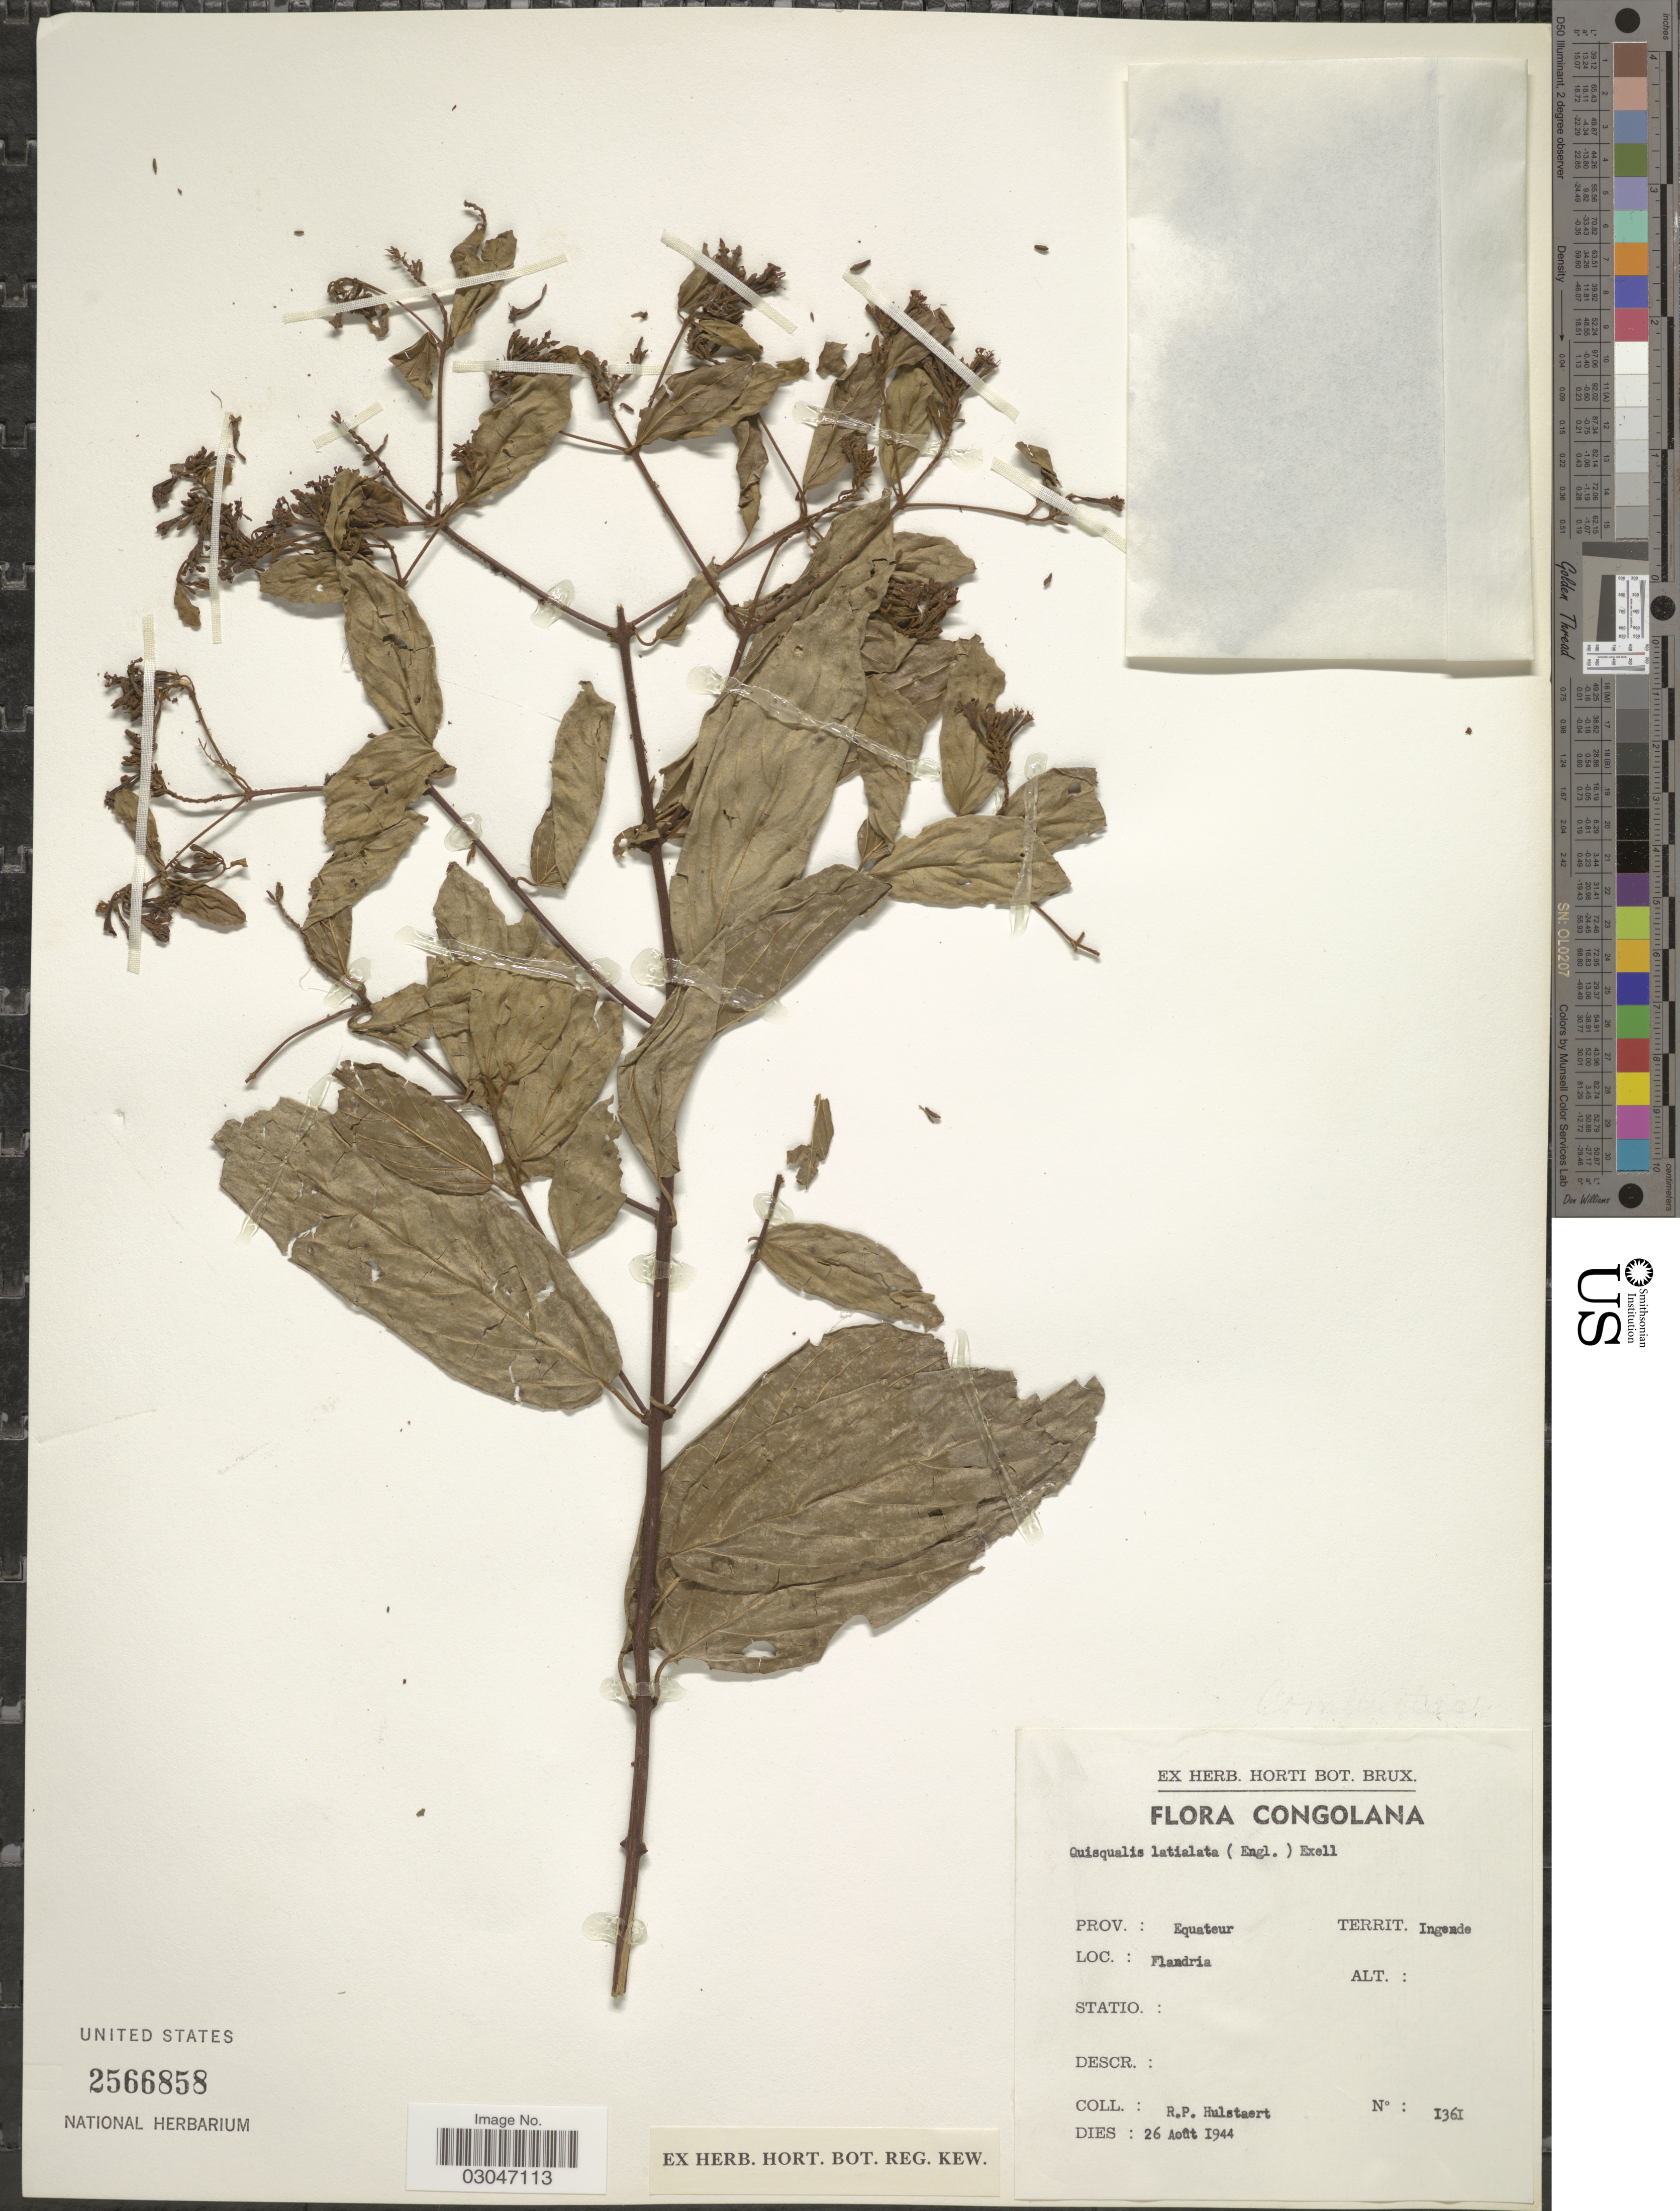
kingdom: Plantae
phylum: Tracheophyta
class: Magnoliopsida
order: Myrtales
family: Combretaceae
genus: Combretum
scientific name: Combretum latialatum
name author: Engl.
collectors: R. Hulstaert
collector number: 1361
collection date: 1944-08-26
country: Congo, Democratic Republic of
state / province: Equateur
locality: Prov.: Equateur, Territ.: Ingende, Flandria.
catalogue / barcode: US 2566858